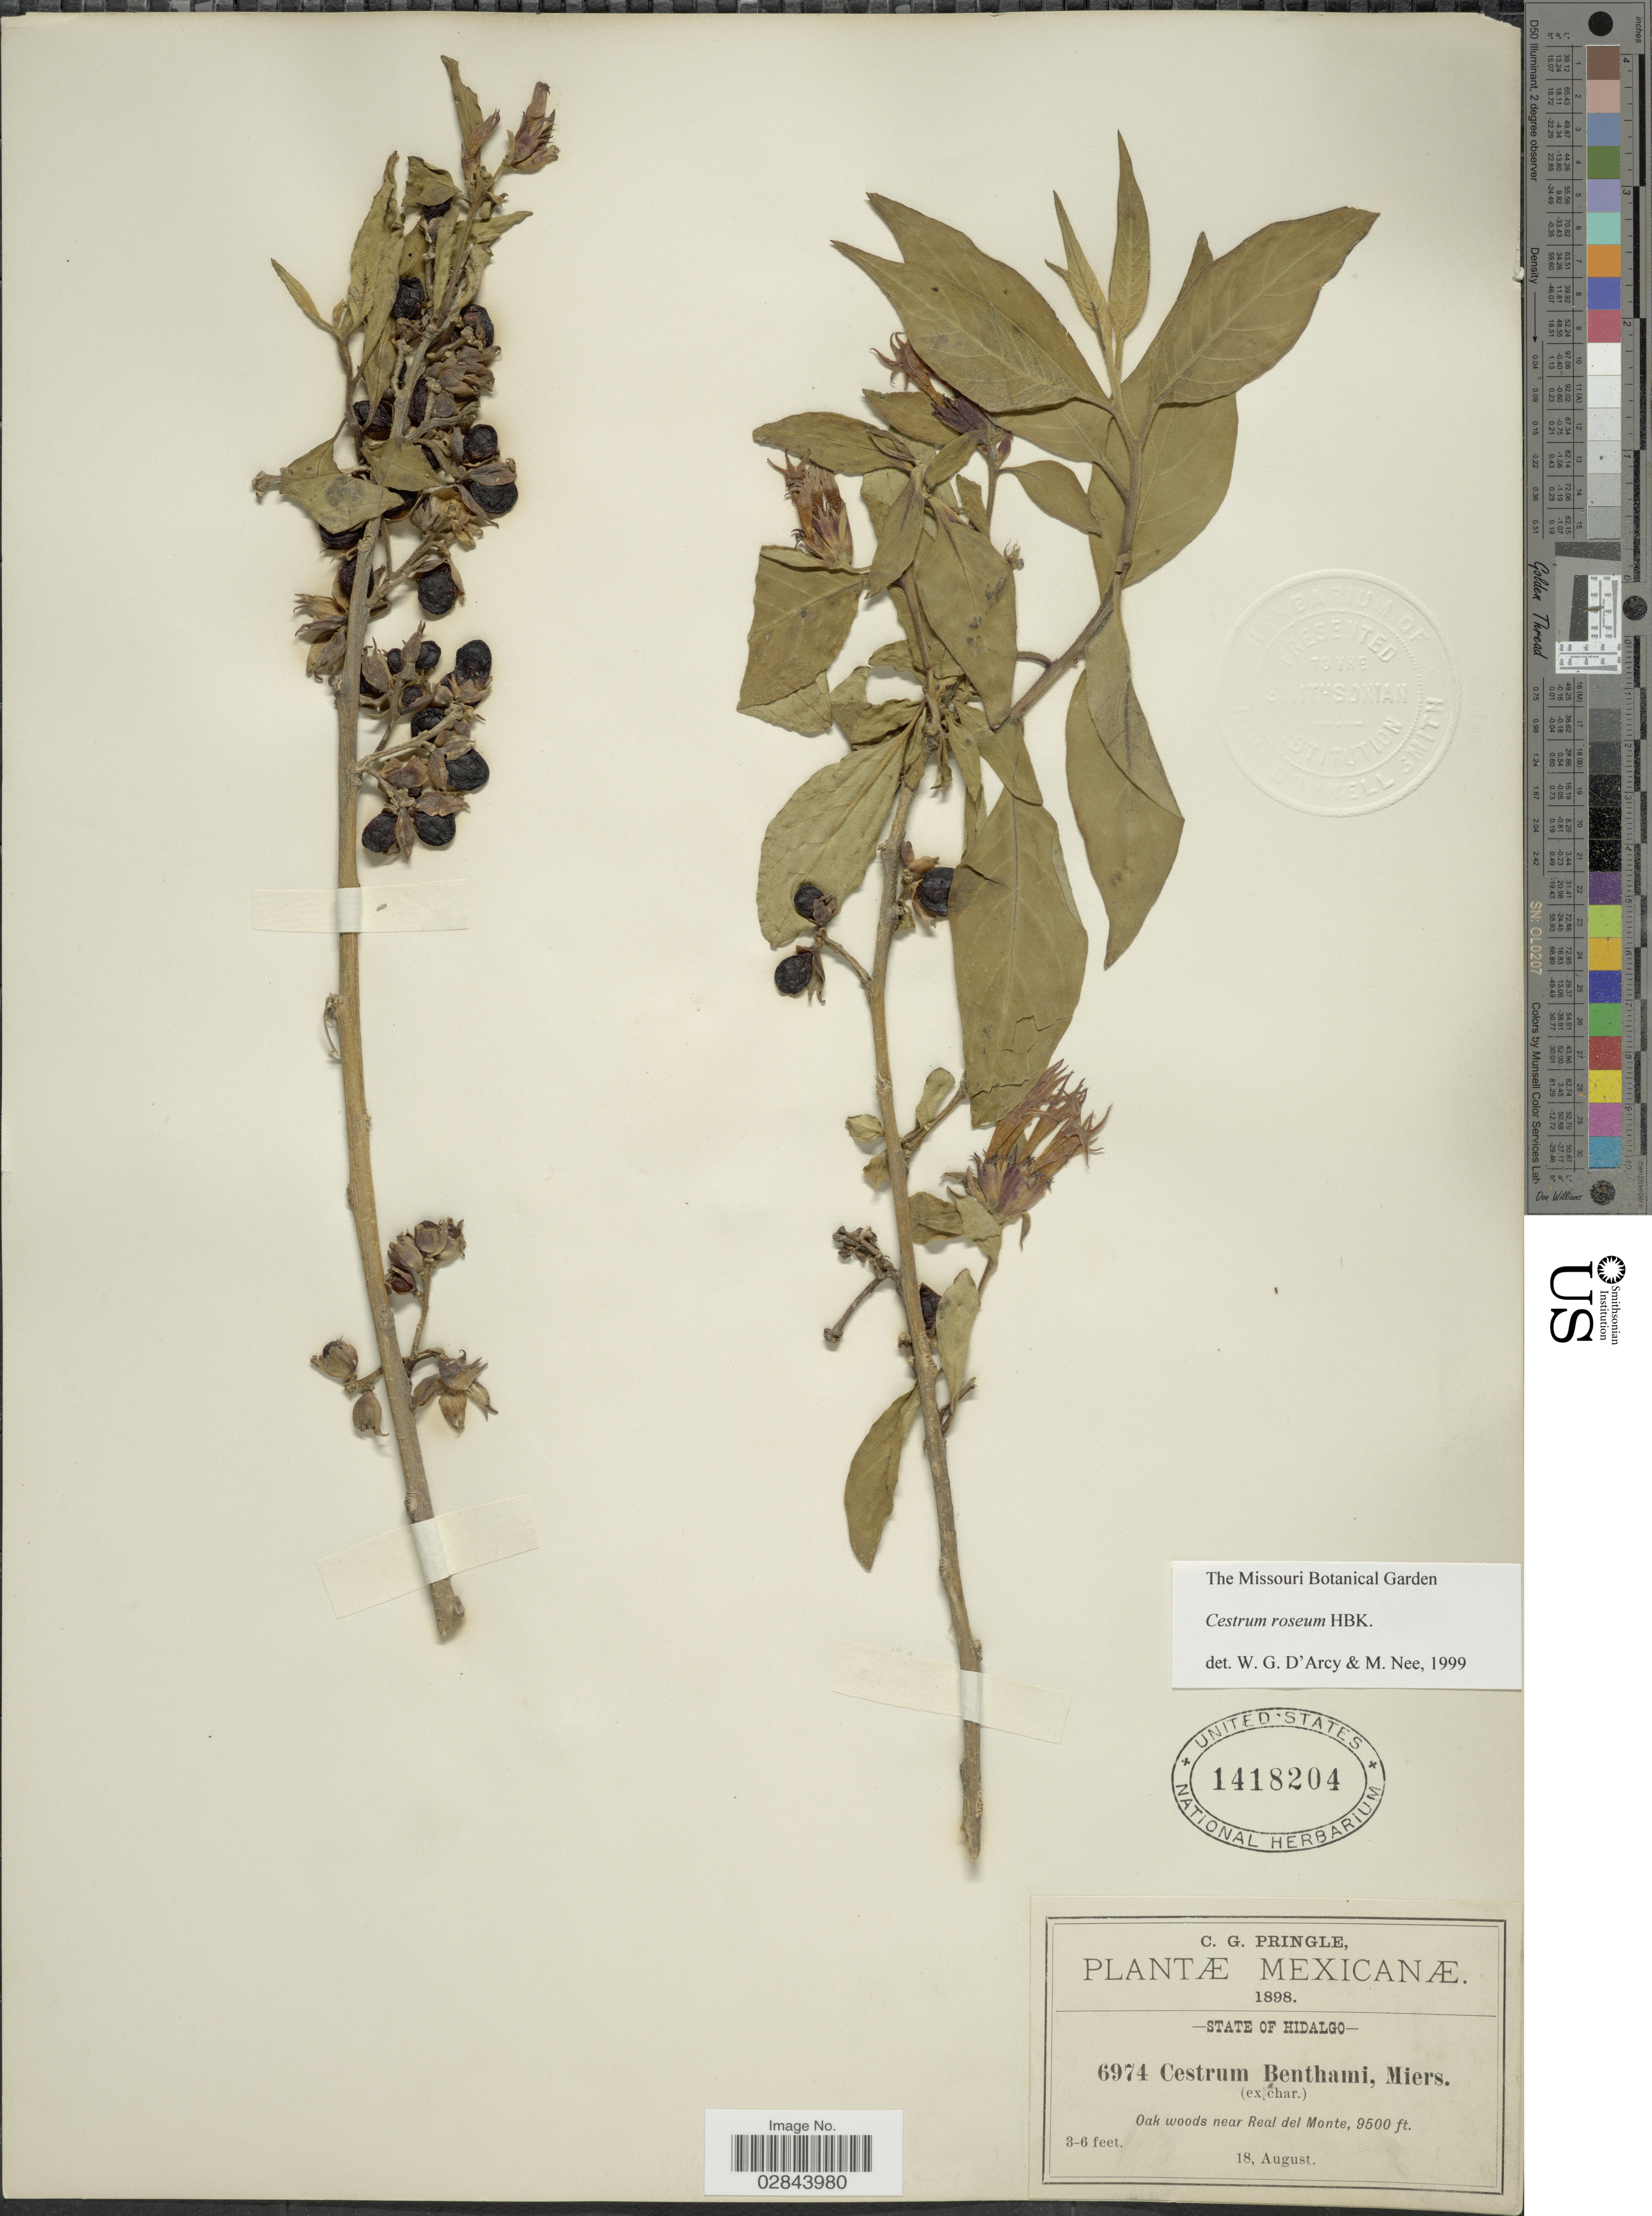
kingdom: Plantae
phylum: Tracheophyta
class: Magnoliopsida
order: Solanales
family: Solanaceae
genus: Cestrum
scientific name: Cestrum roseum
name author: Kunth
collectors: C. G. Pringle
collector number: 6974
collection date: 1898-08-18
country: Mexico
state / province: Hidalgo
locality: Oak woods near Real del Monte.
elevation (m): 2896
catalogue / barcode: US 1418204